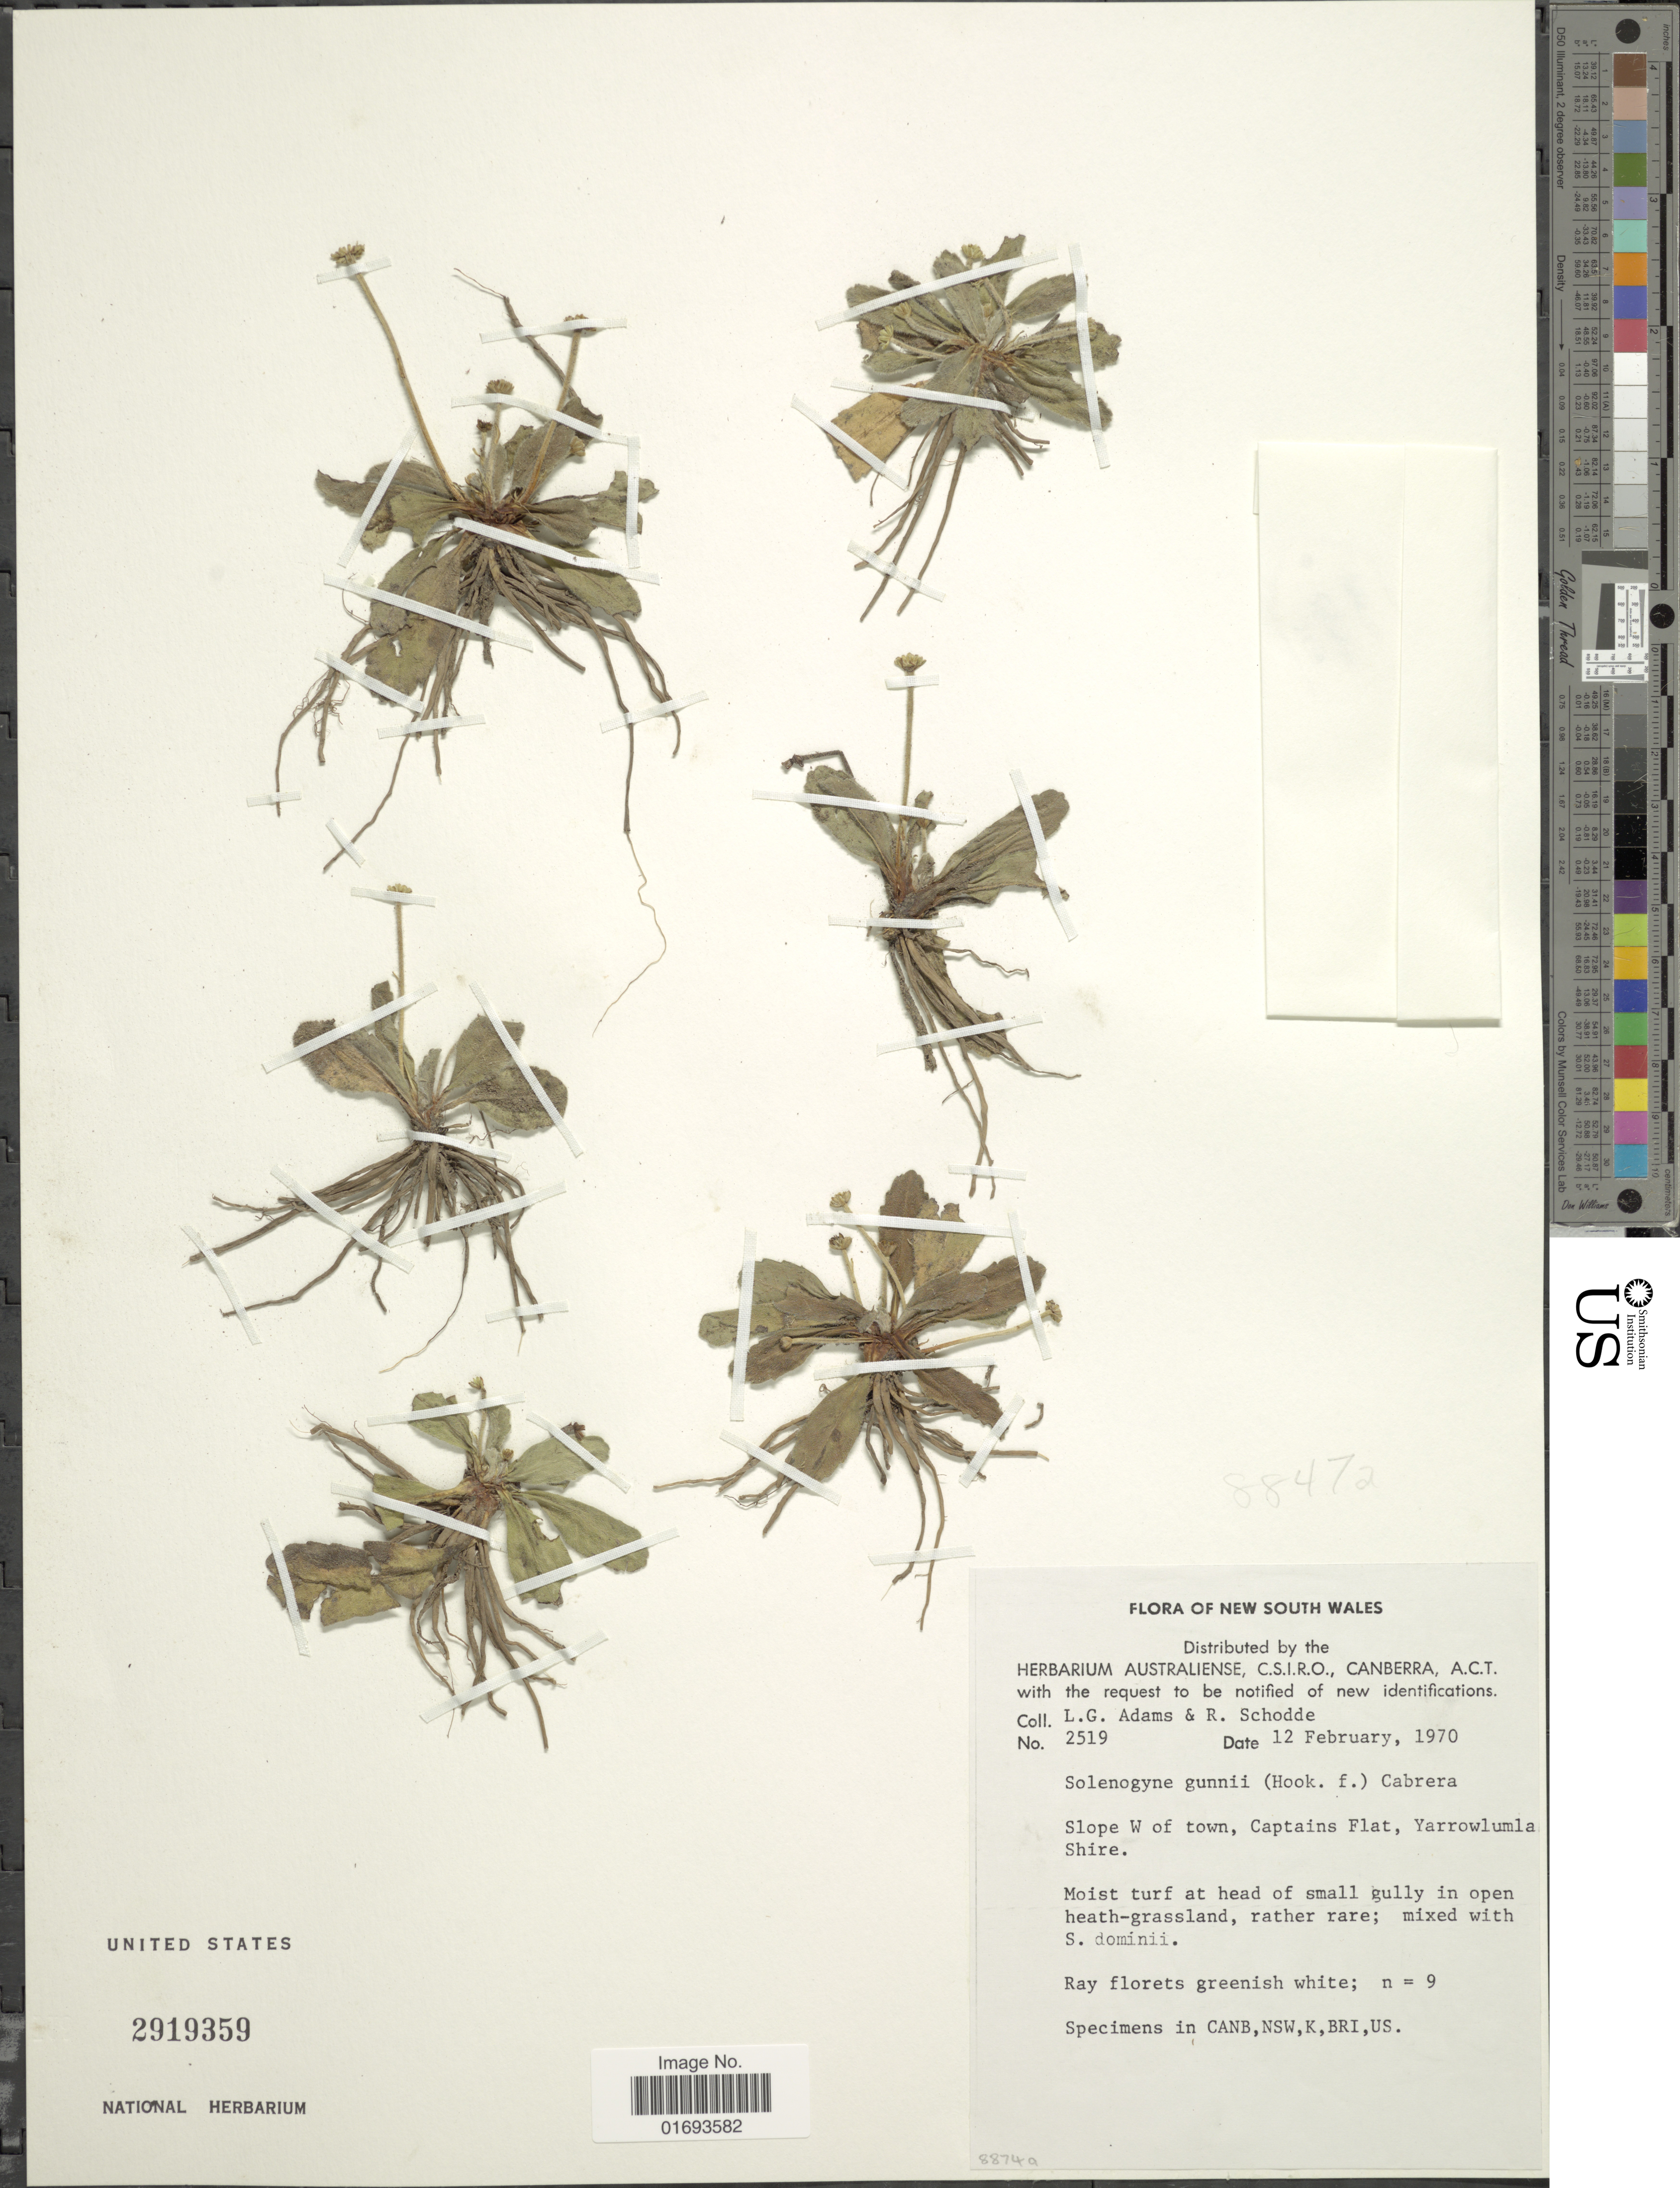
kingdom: Plantae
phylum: Tracheophyta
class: Magnoliopsida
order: Asterales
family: Asteraceae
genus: Solenogyne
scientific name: Solenogyne gunnii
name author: (Hook. f.) Cabrera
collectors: L. G. Adams & R. Schodde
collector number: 2519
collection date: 1970-02-12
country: Australia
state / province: New South Wales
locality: Slope W of town, Captains Flat, Yarrowlumla Shire. New South Wales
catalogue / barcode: US 2919359